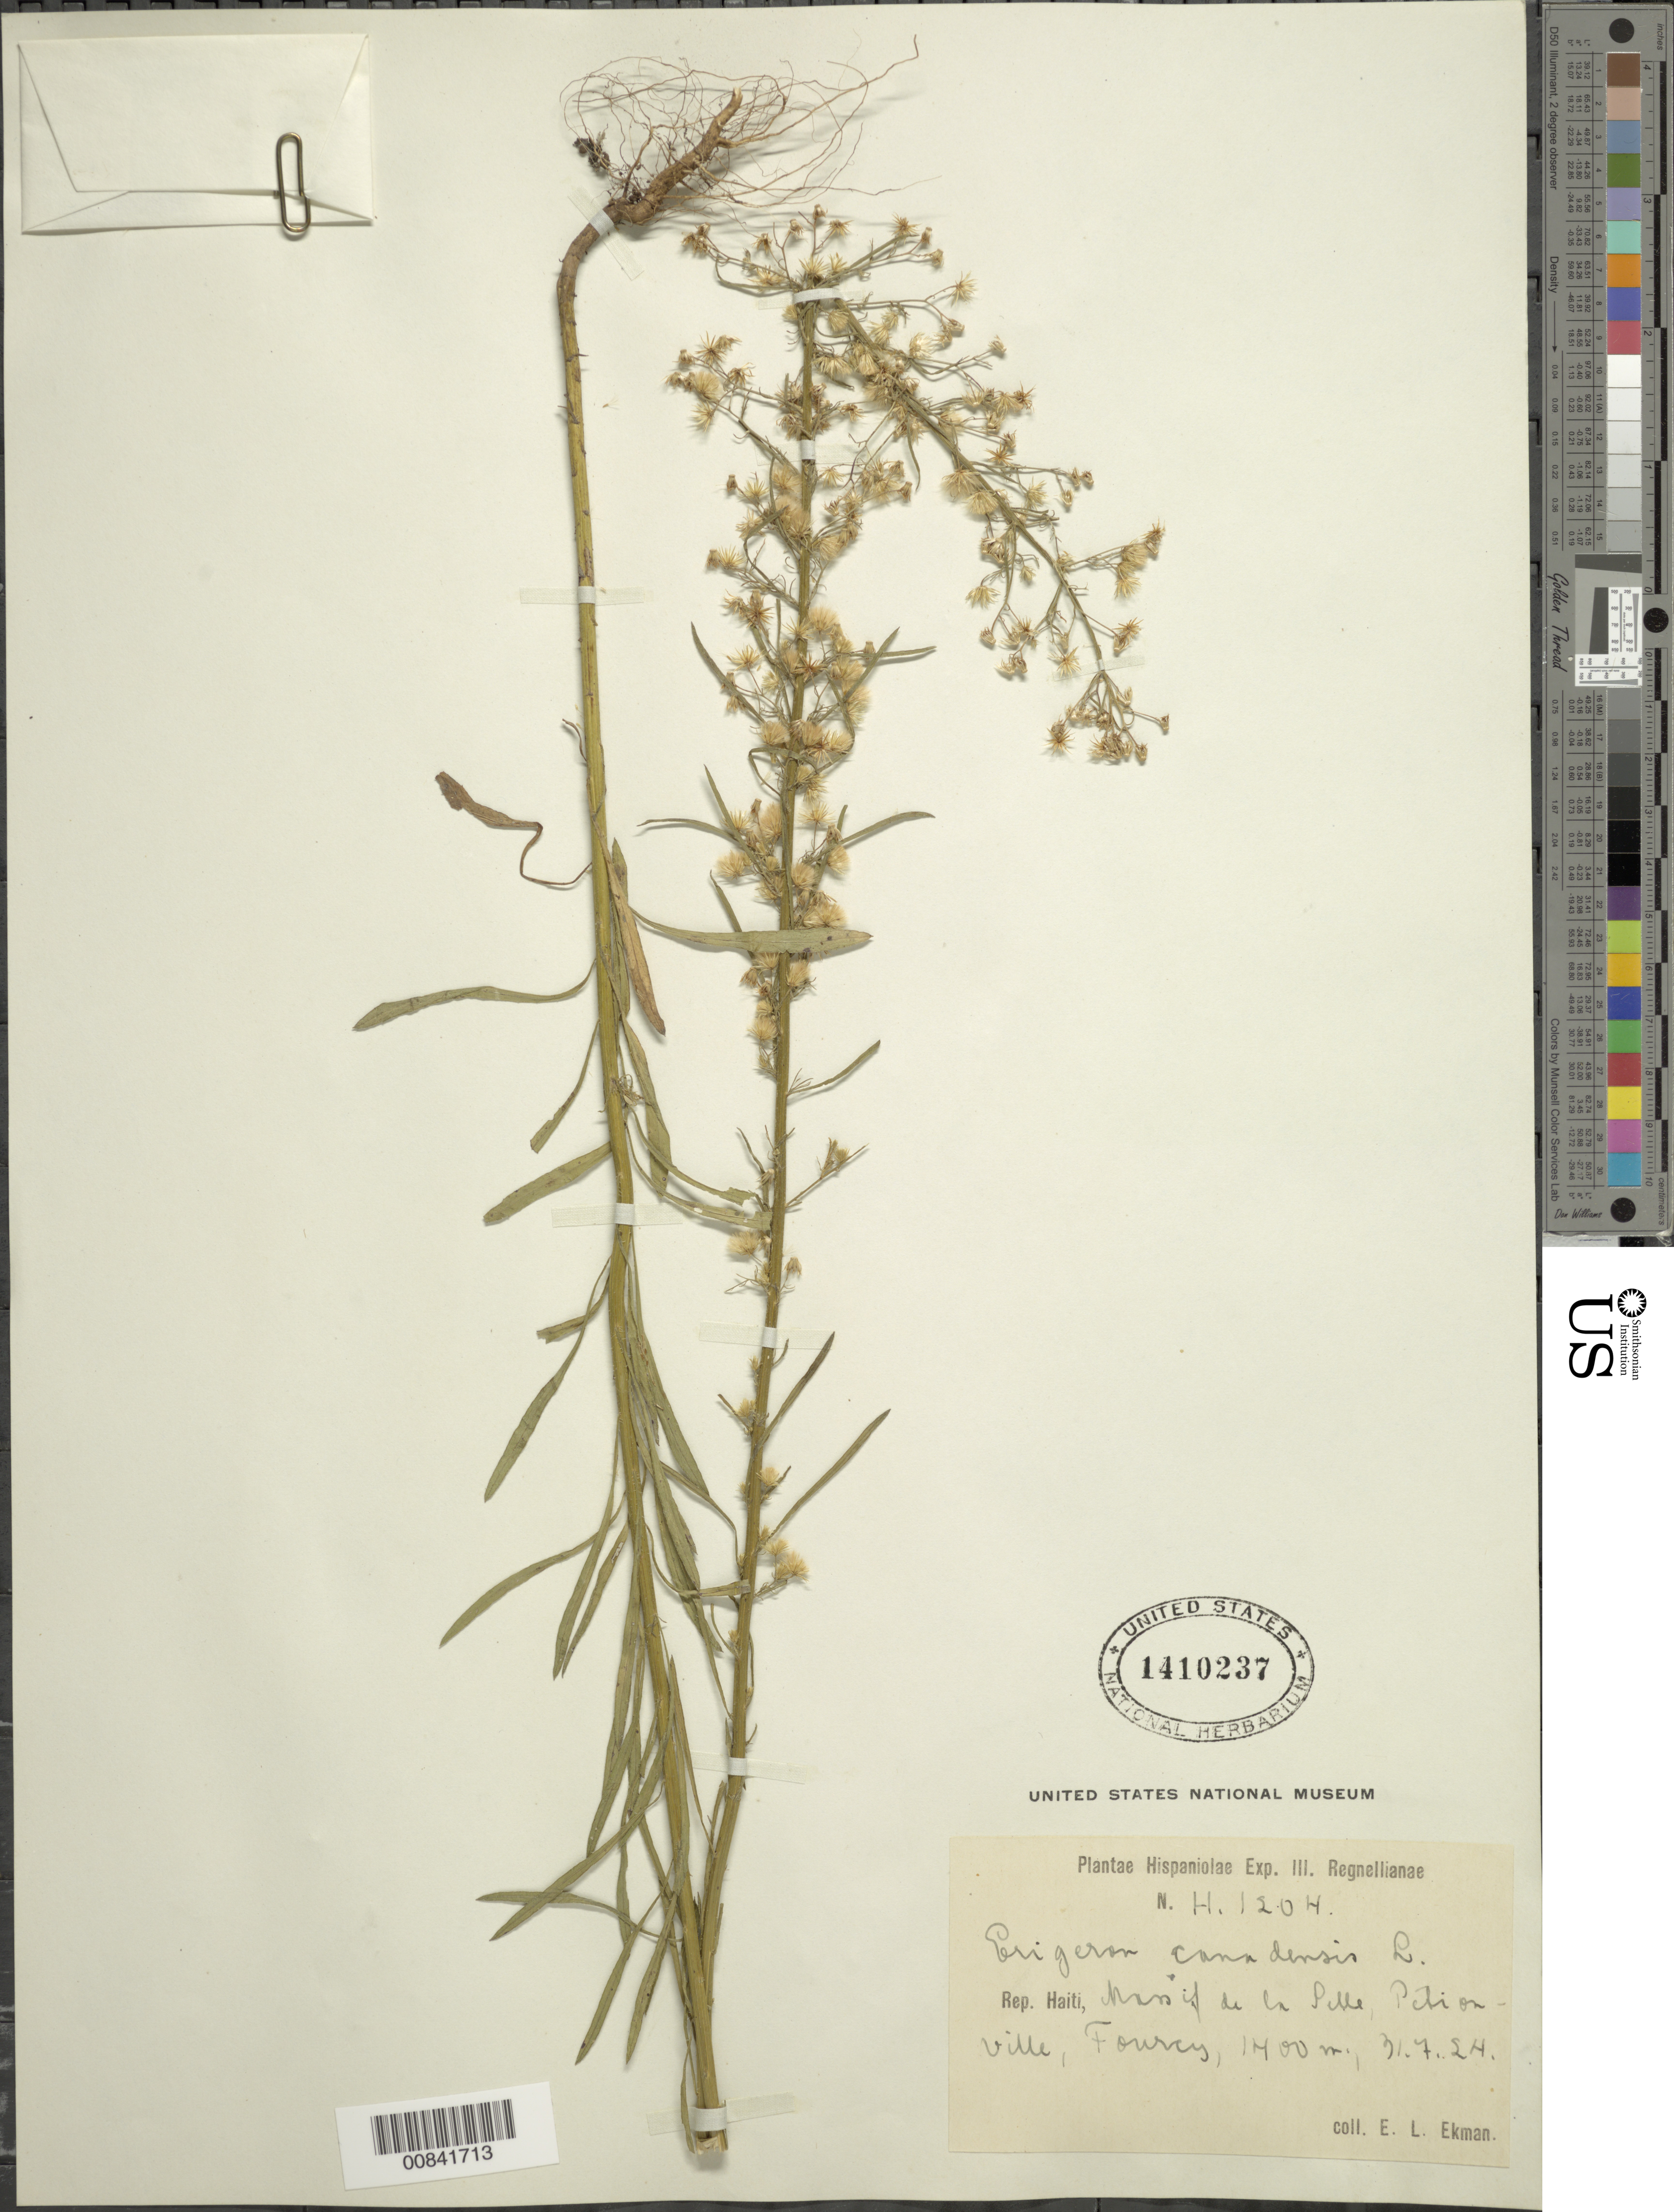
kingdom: Plantae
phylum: Tracheophyta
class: Magnoliopsida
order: Asterales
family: Asteraceae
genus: Conyza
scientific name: Conyza canadensis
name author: (L.) Cronq.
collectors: E. L. Ekman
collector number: H 1204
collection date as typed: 31 Jul 1924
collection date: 1924-07-31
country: Haiti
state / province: Ouest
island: Hispaniola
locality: Massif de la Selle, Pétionville, Fourcy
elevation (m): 1400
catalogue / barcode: US 1410237